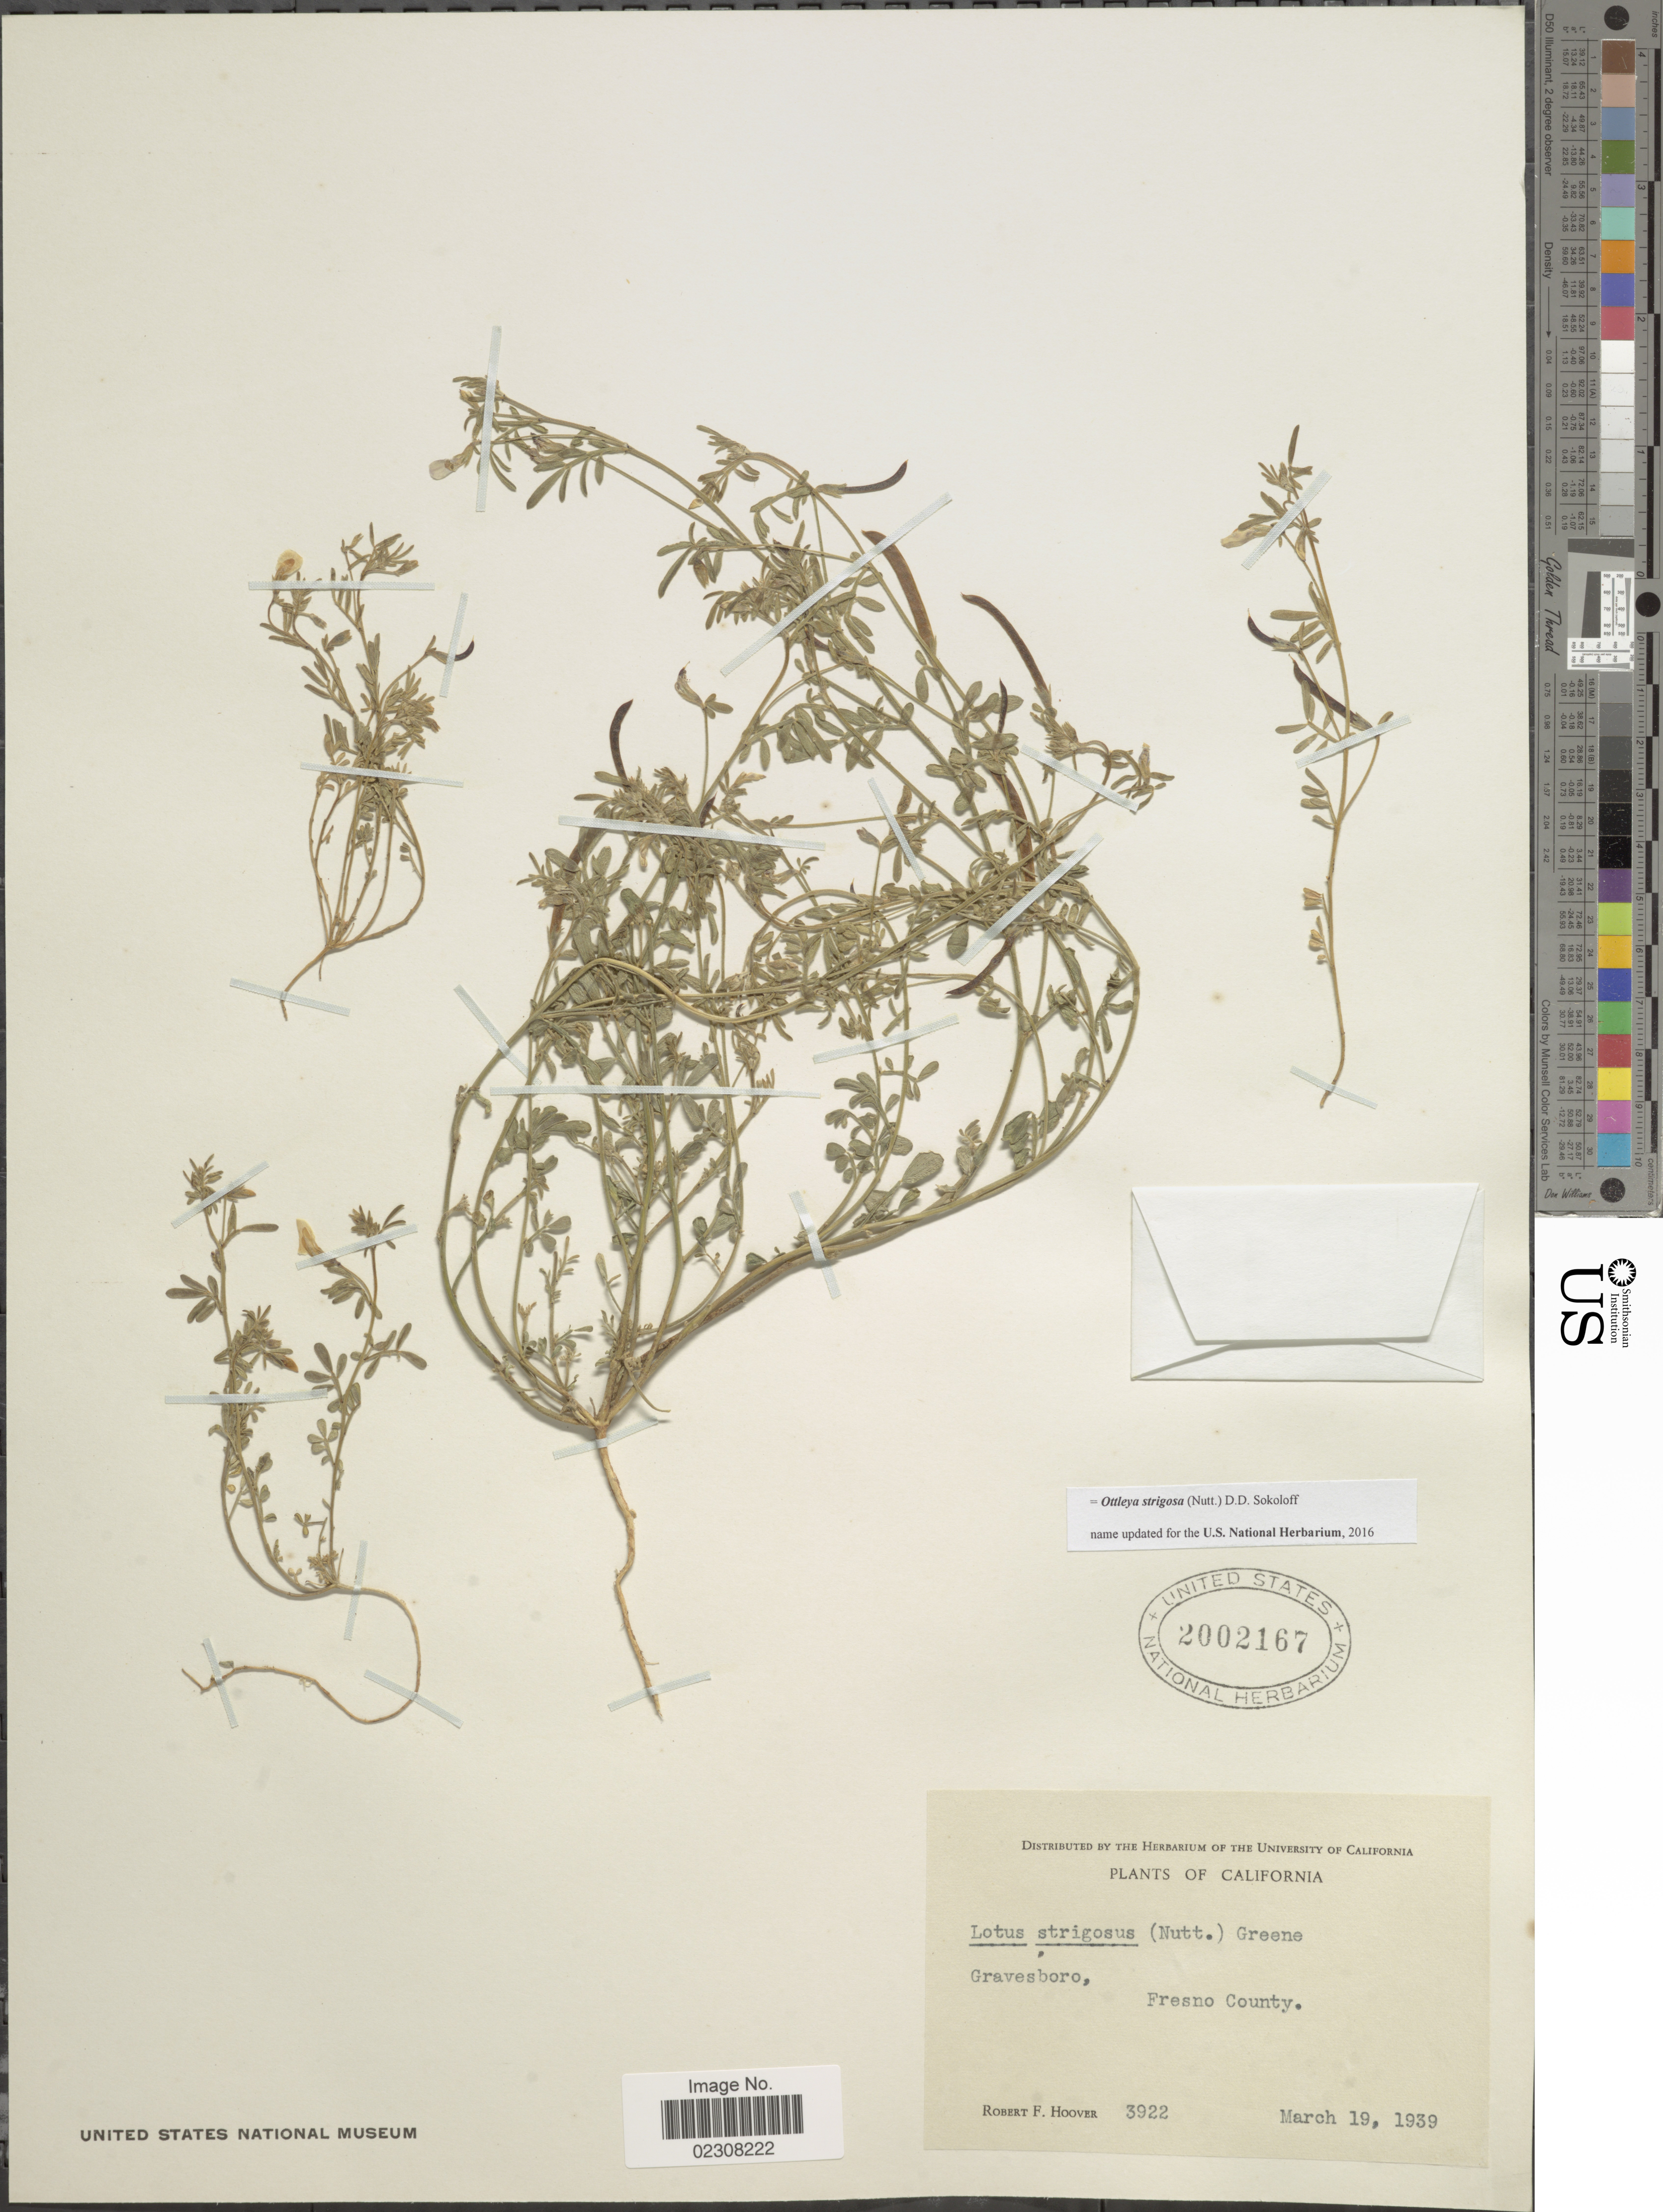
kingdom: Plantae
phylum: Tracheophyta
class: Magnoliopsida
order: Fabales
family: Fabaceae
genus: Ottleya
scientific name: Ottleya strigosa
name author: (Nutt.) D.D. Sokoloff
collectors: R. F. Hoover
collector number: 3922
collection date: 1939-03-19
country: United States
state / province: California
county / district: Fresno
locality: Gravesboro, Fresno County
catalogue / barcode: US 2002167